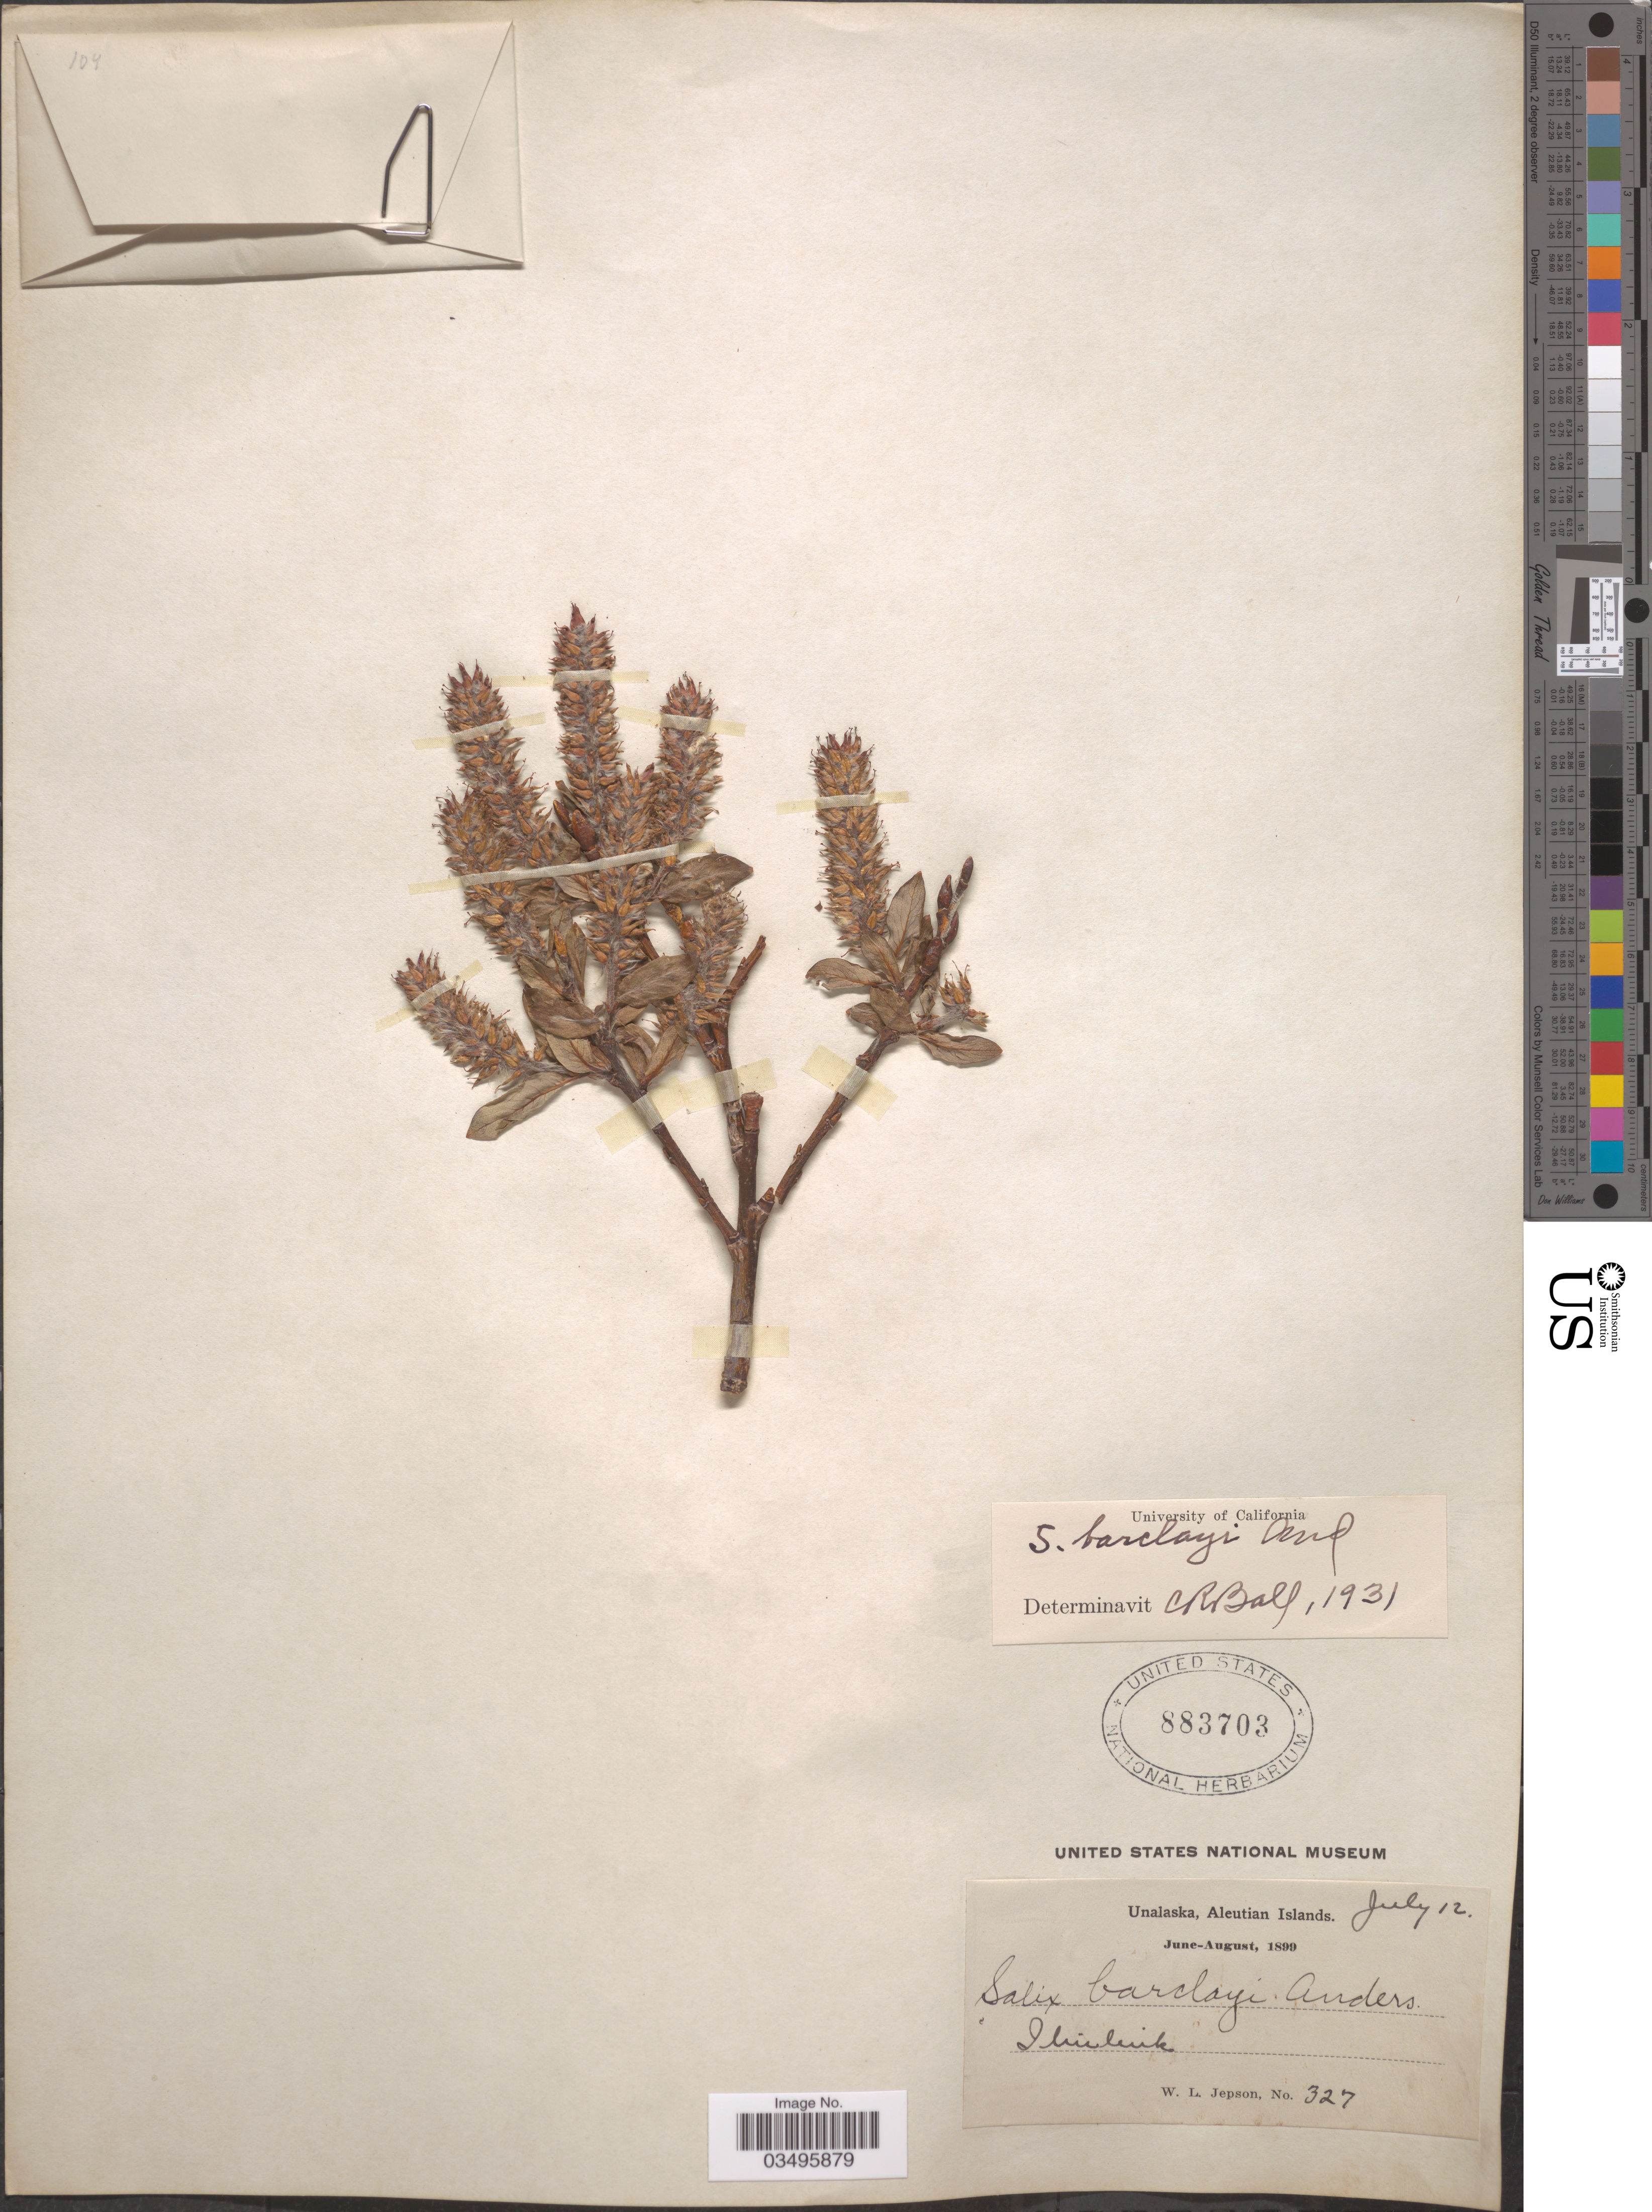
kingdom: Plantae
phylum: Tracheophyta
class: Magnoliopsida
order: Malpighiales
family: Salicaceae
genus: Salix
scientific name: Salix barclayi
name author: Andersson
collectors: W. L. Jepson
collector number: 327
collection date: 1899-07-12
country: United States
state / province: Alaska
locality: Unalaska, Aleutian Islands. Iliuliuk.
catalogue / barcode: US 883703